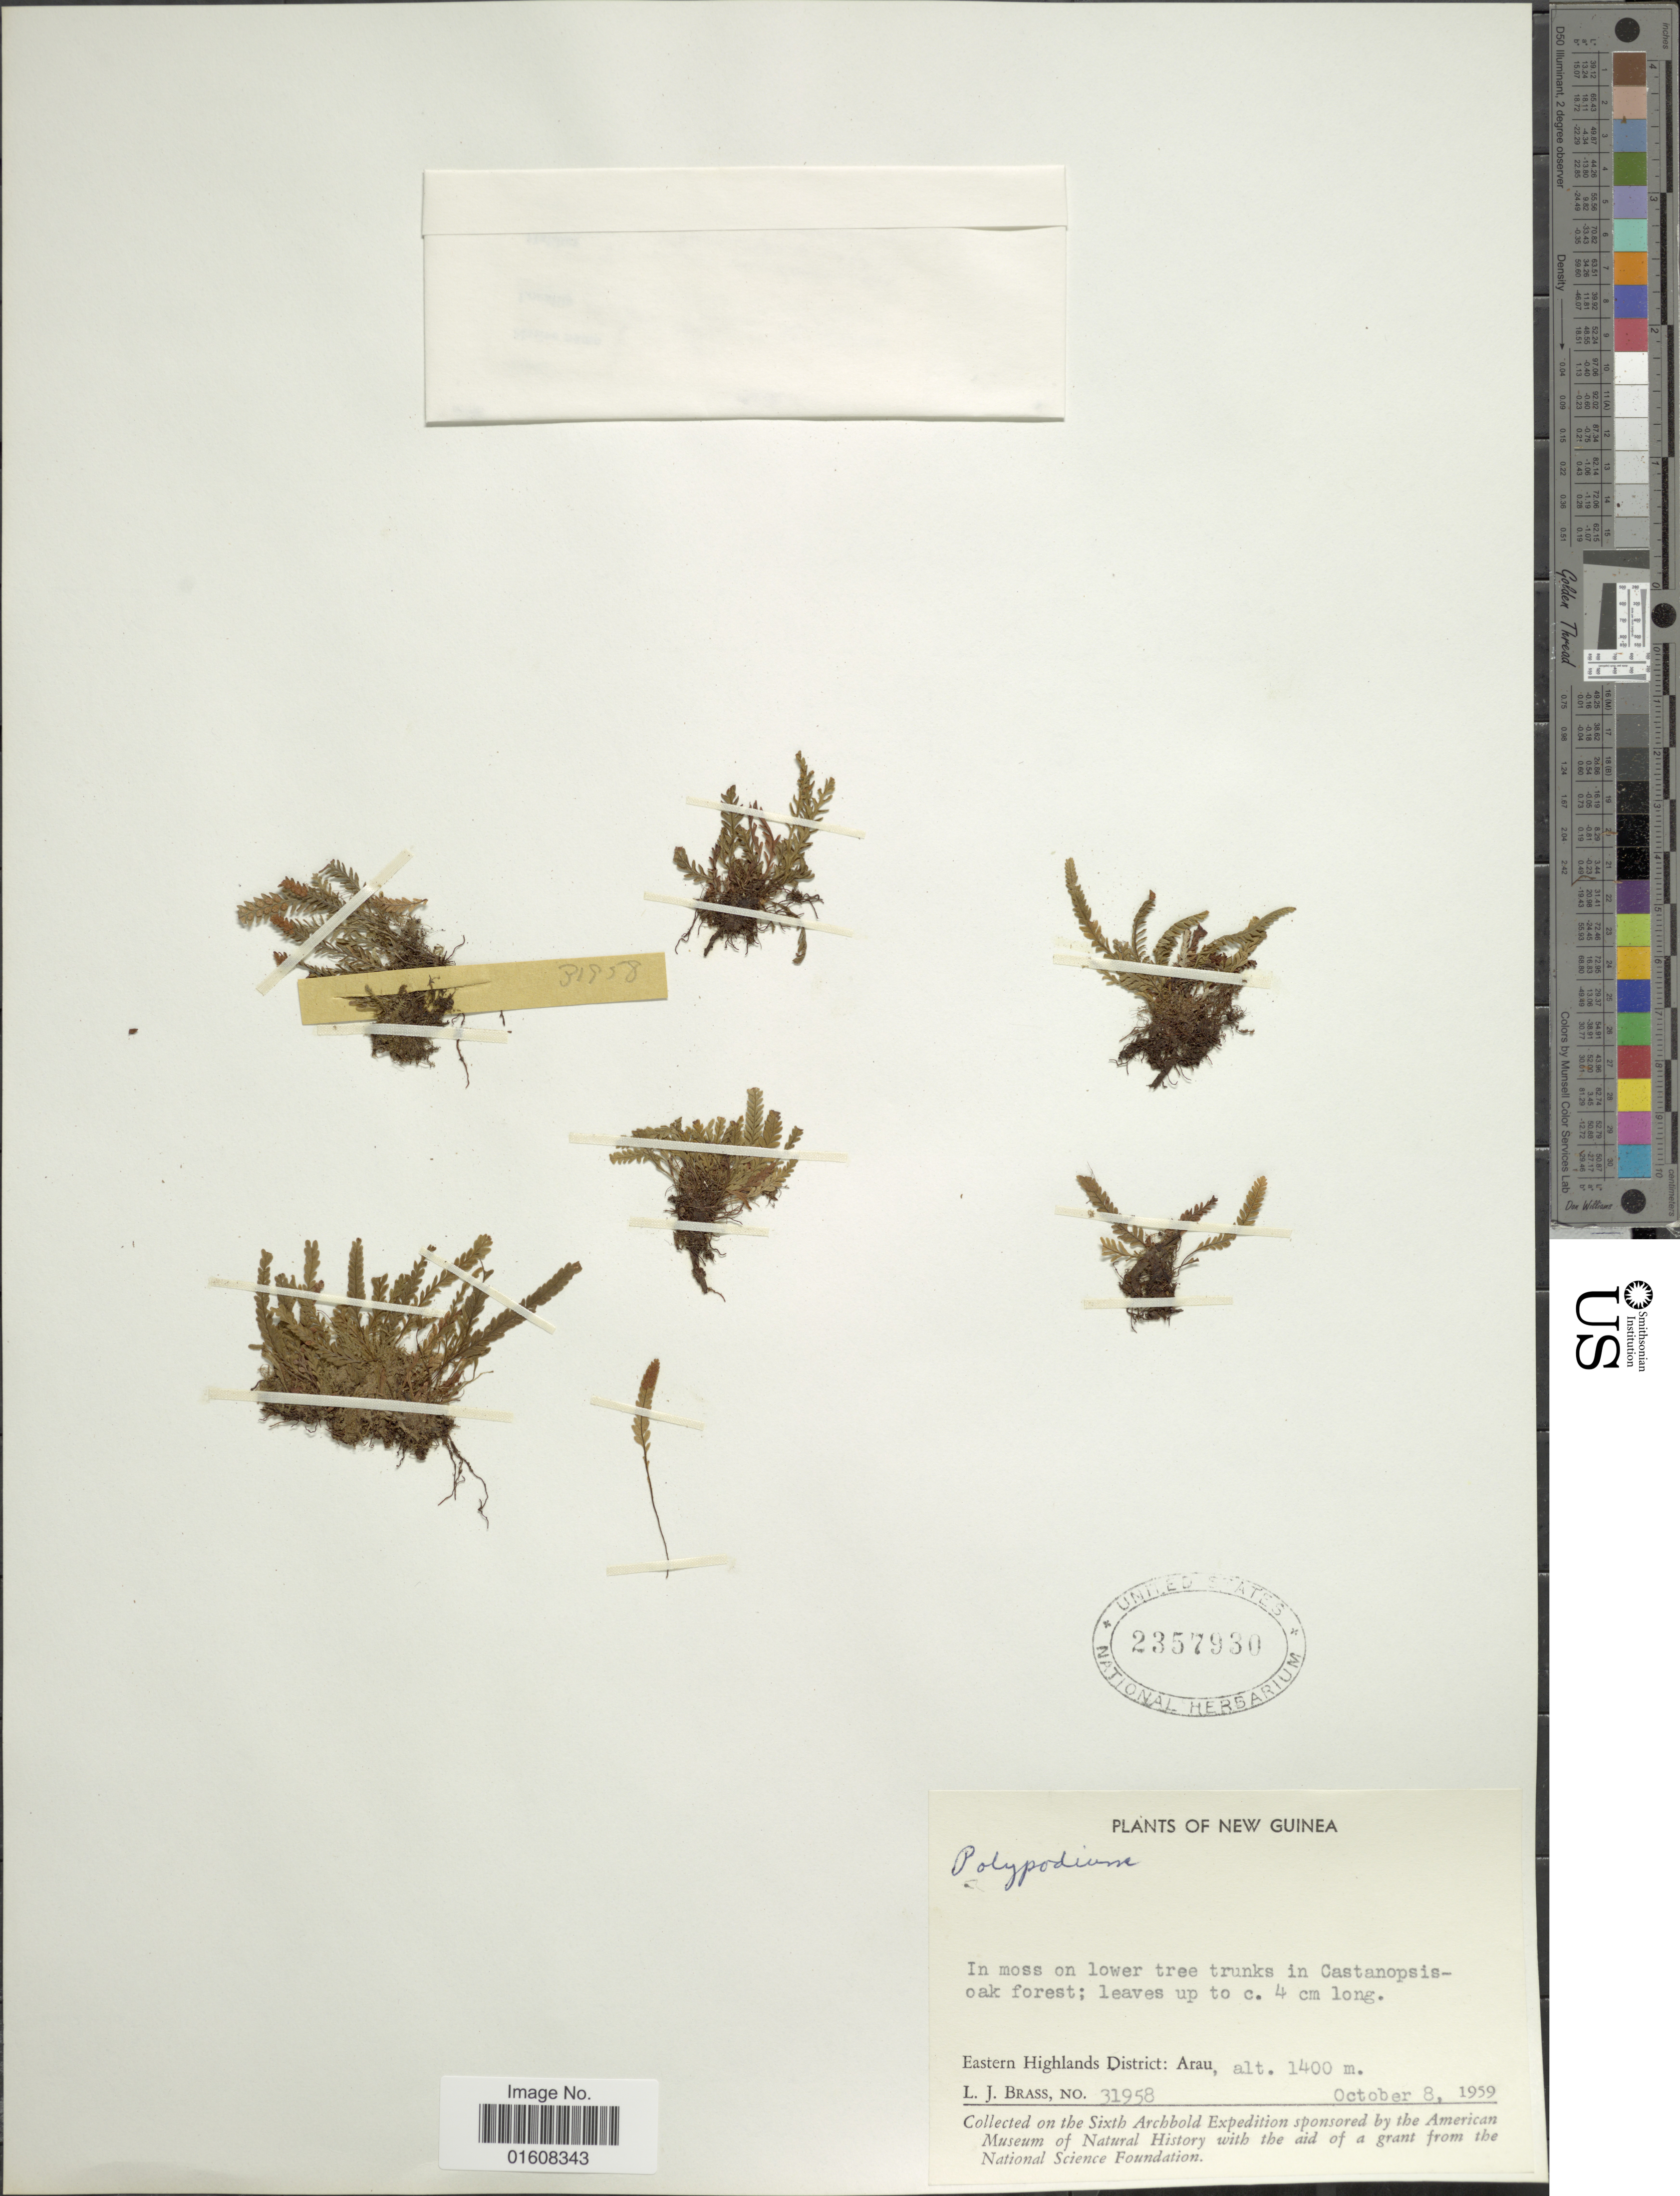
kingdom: Plantae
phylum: Tracheophyta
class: Polypodiopsida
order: Polypodiales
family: Polypodiaceae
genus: Grammitis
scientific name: Grammitis sp.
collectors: L. J. Brass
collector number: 31958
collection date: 1959-10-08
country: Papua New Guinea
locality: New Guinea. Eastern Highlands District: Arau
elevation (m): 1400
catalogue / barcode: US 2357930